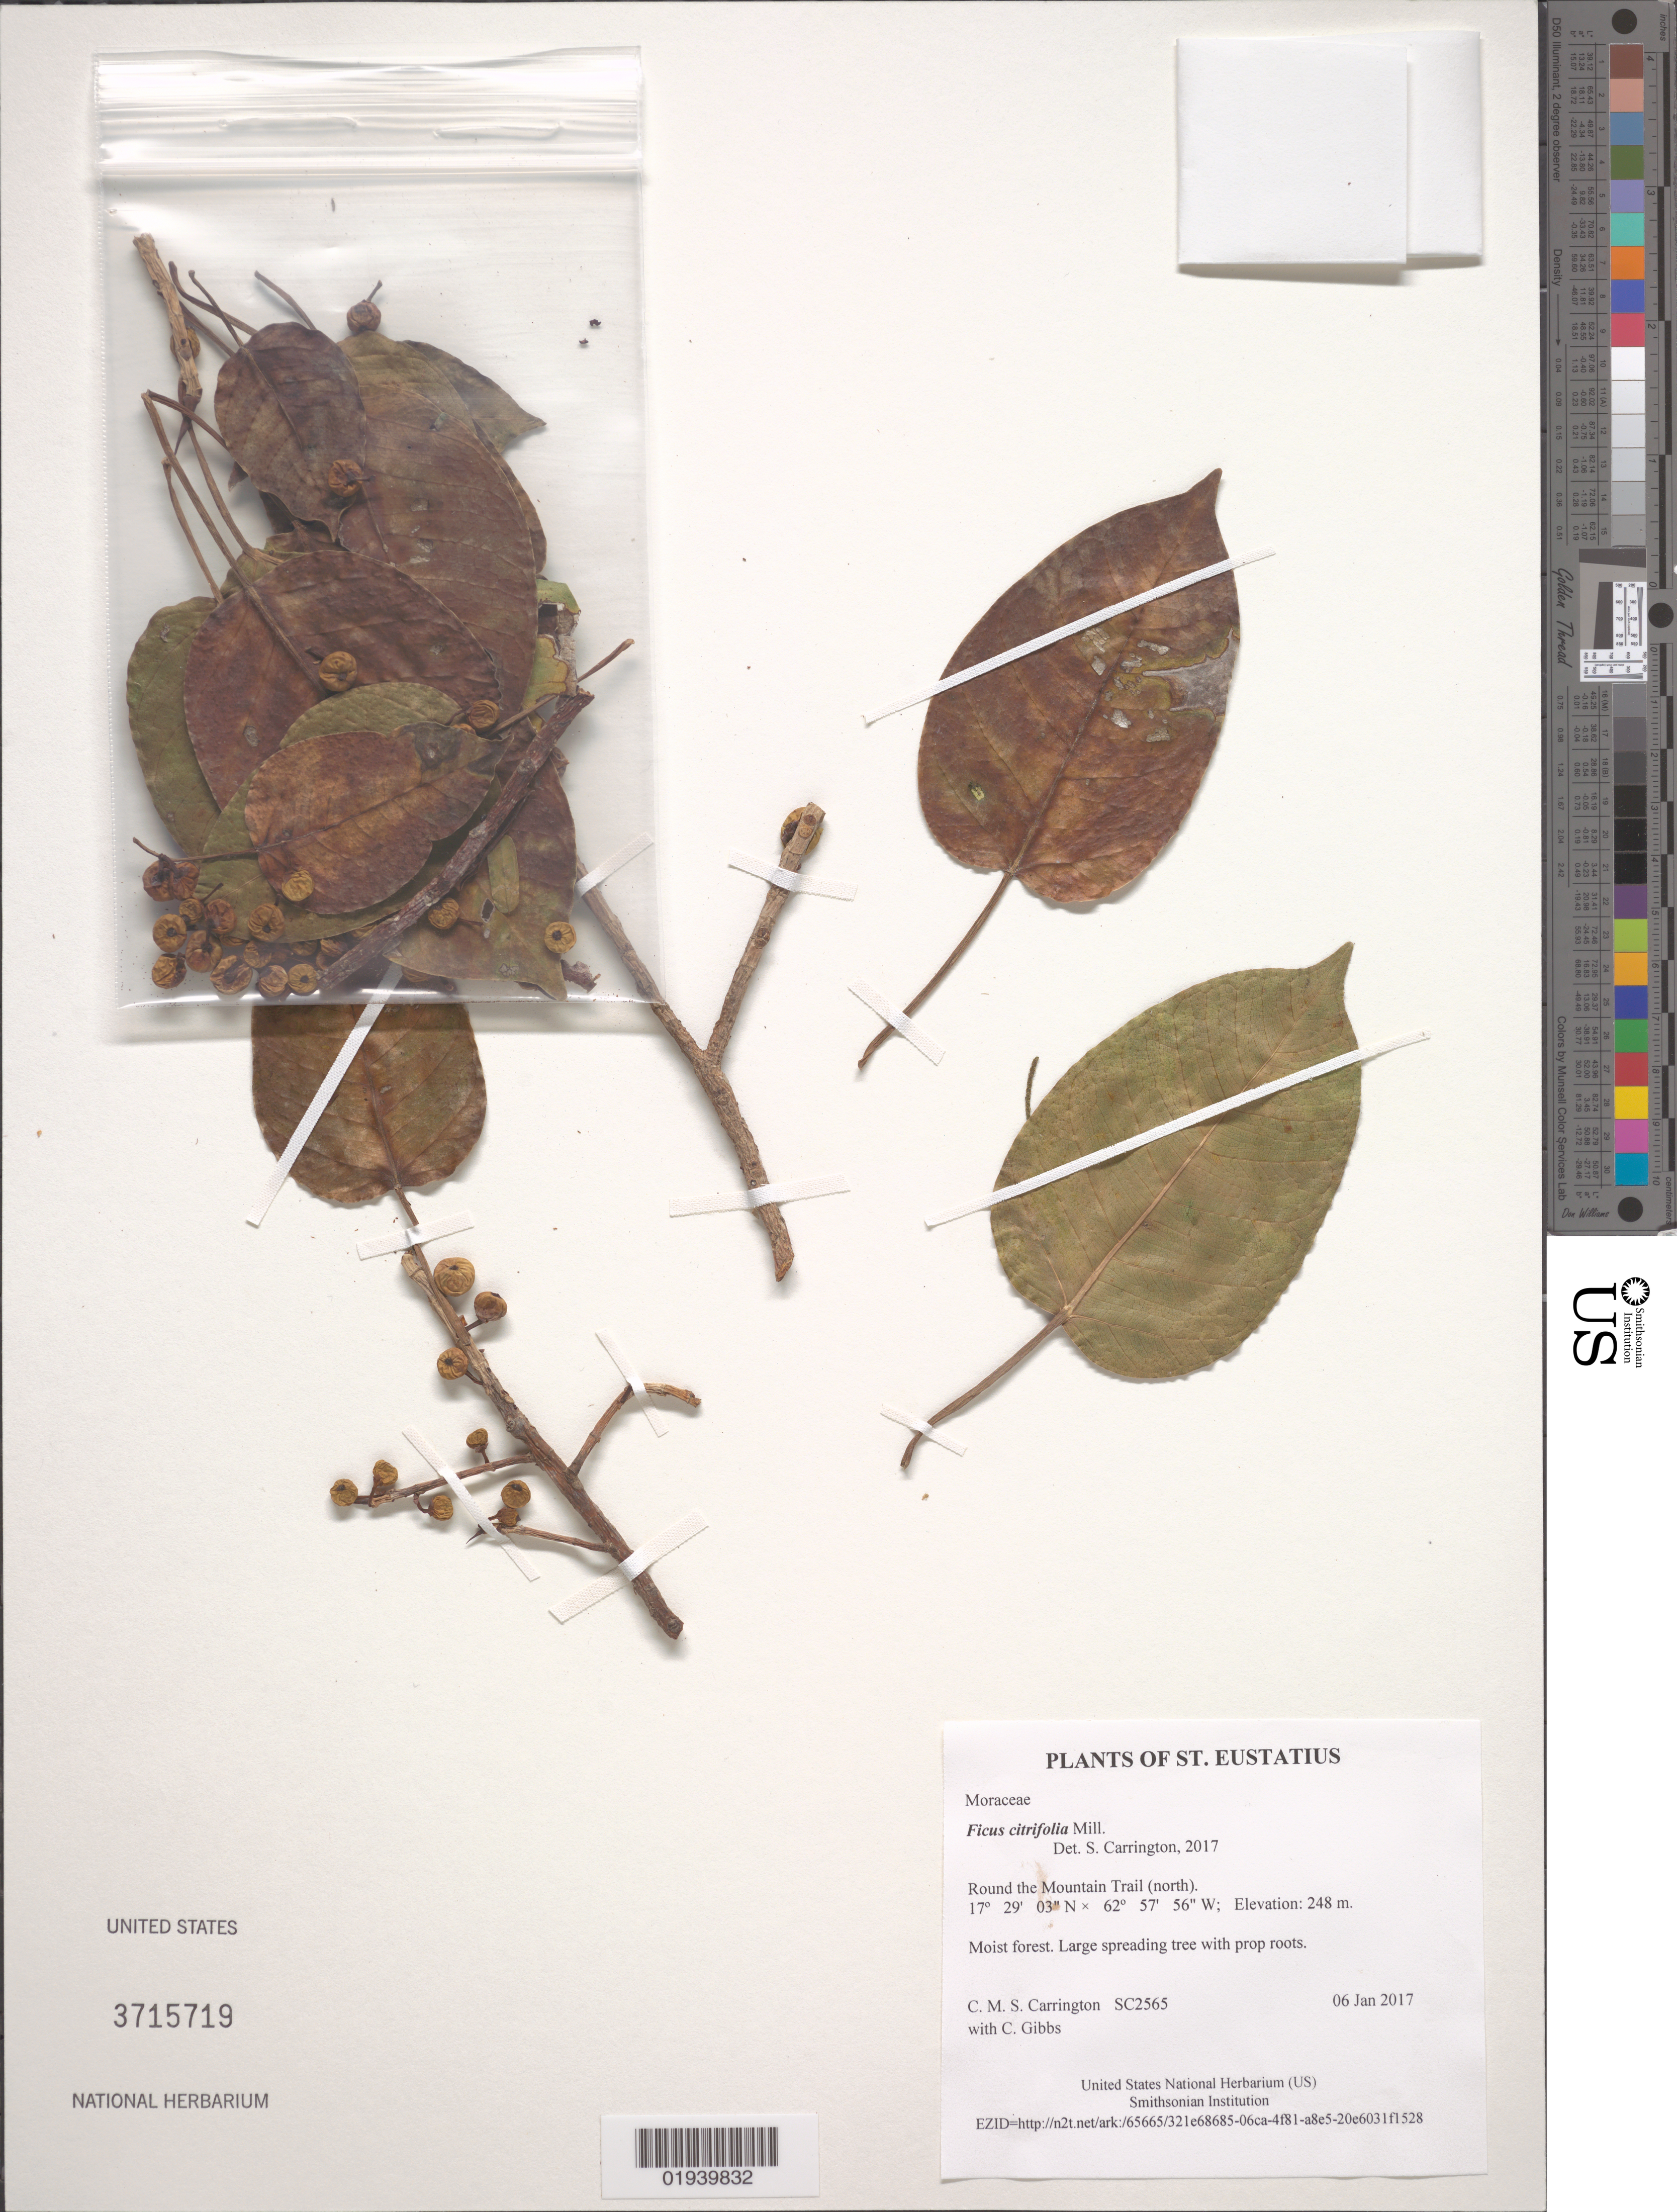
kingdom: Plantae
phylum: Tracheophyta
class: Magnoliopsida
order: Rosales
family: Moraceae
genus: Ficus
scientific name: Ficus citrifolia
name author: Mill.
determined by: Carrington, C. M. S.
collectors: C. M. S. Carrington & C. Gibbs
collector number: SC2565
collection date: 2017-01-06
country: Netherlands Antilles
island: St. Eustatius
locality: Round the Mountain Trail (north).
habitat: Moist forest.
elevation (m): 248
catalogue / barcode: US 3715719